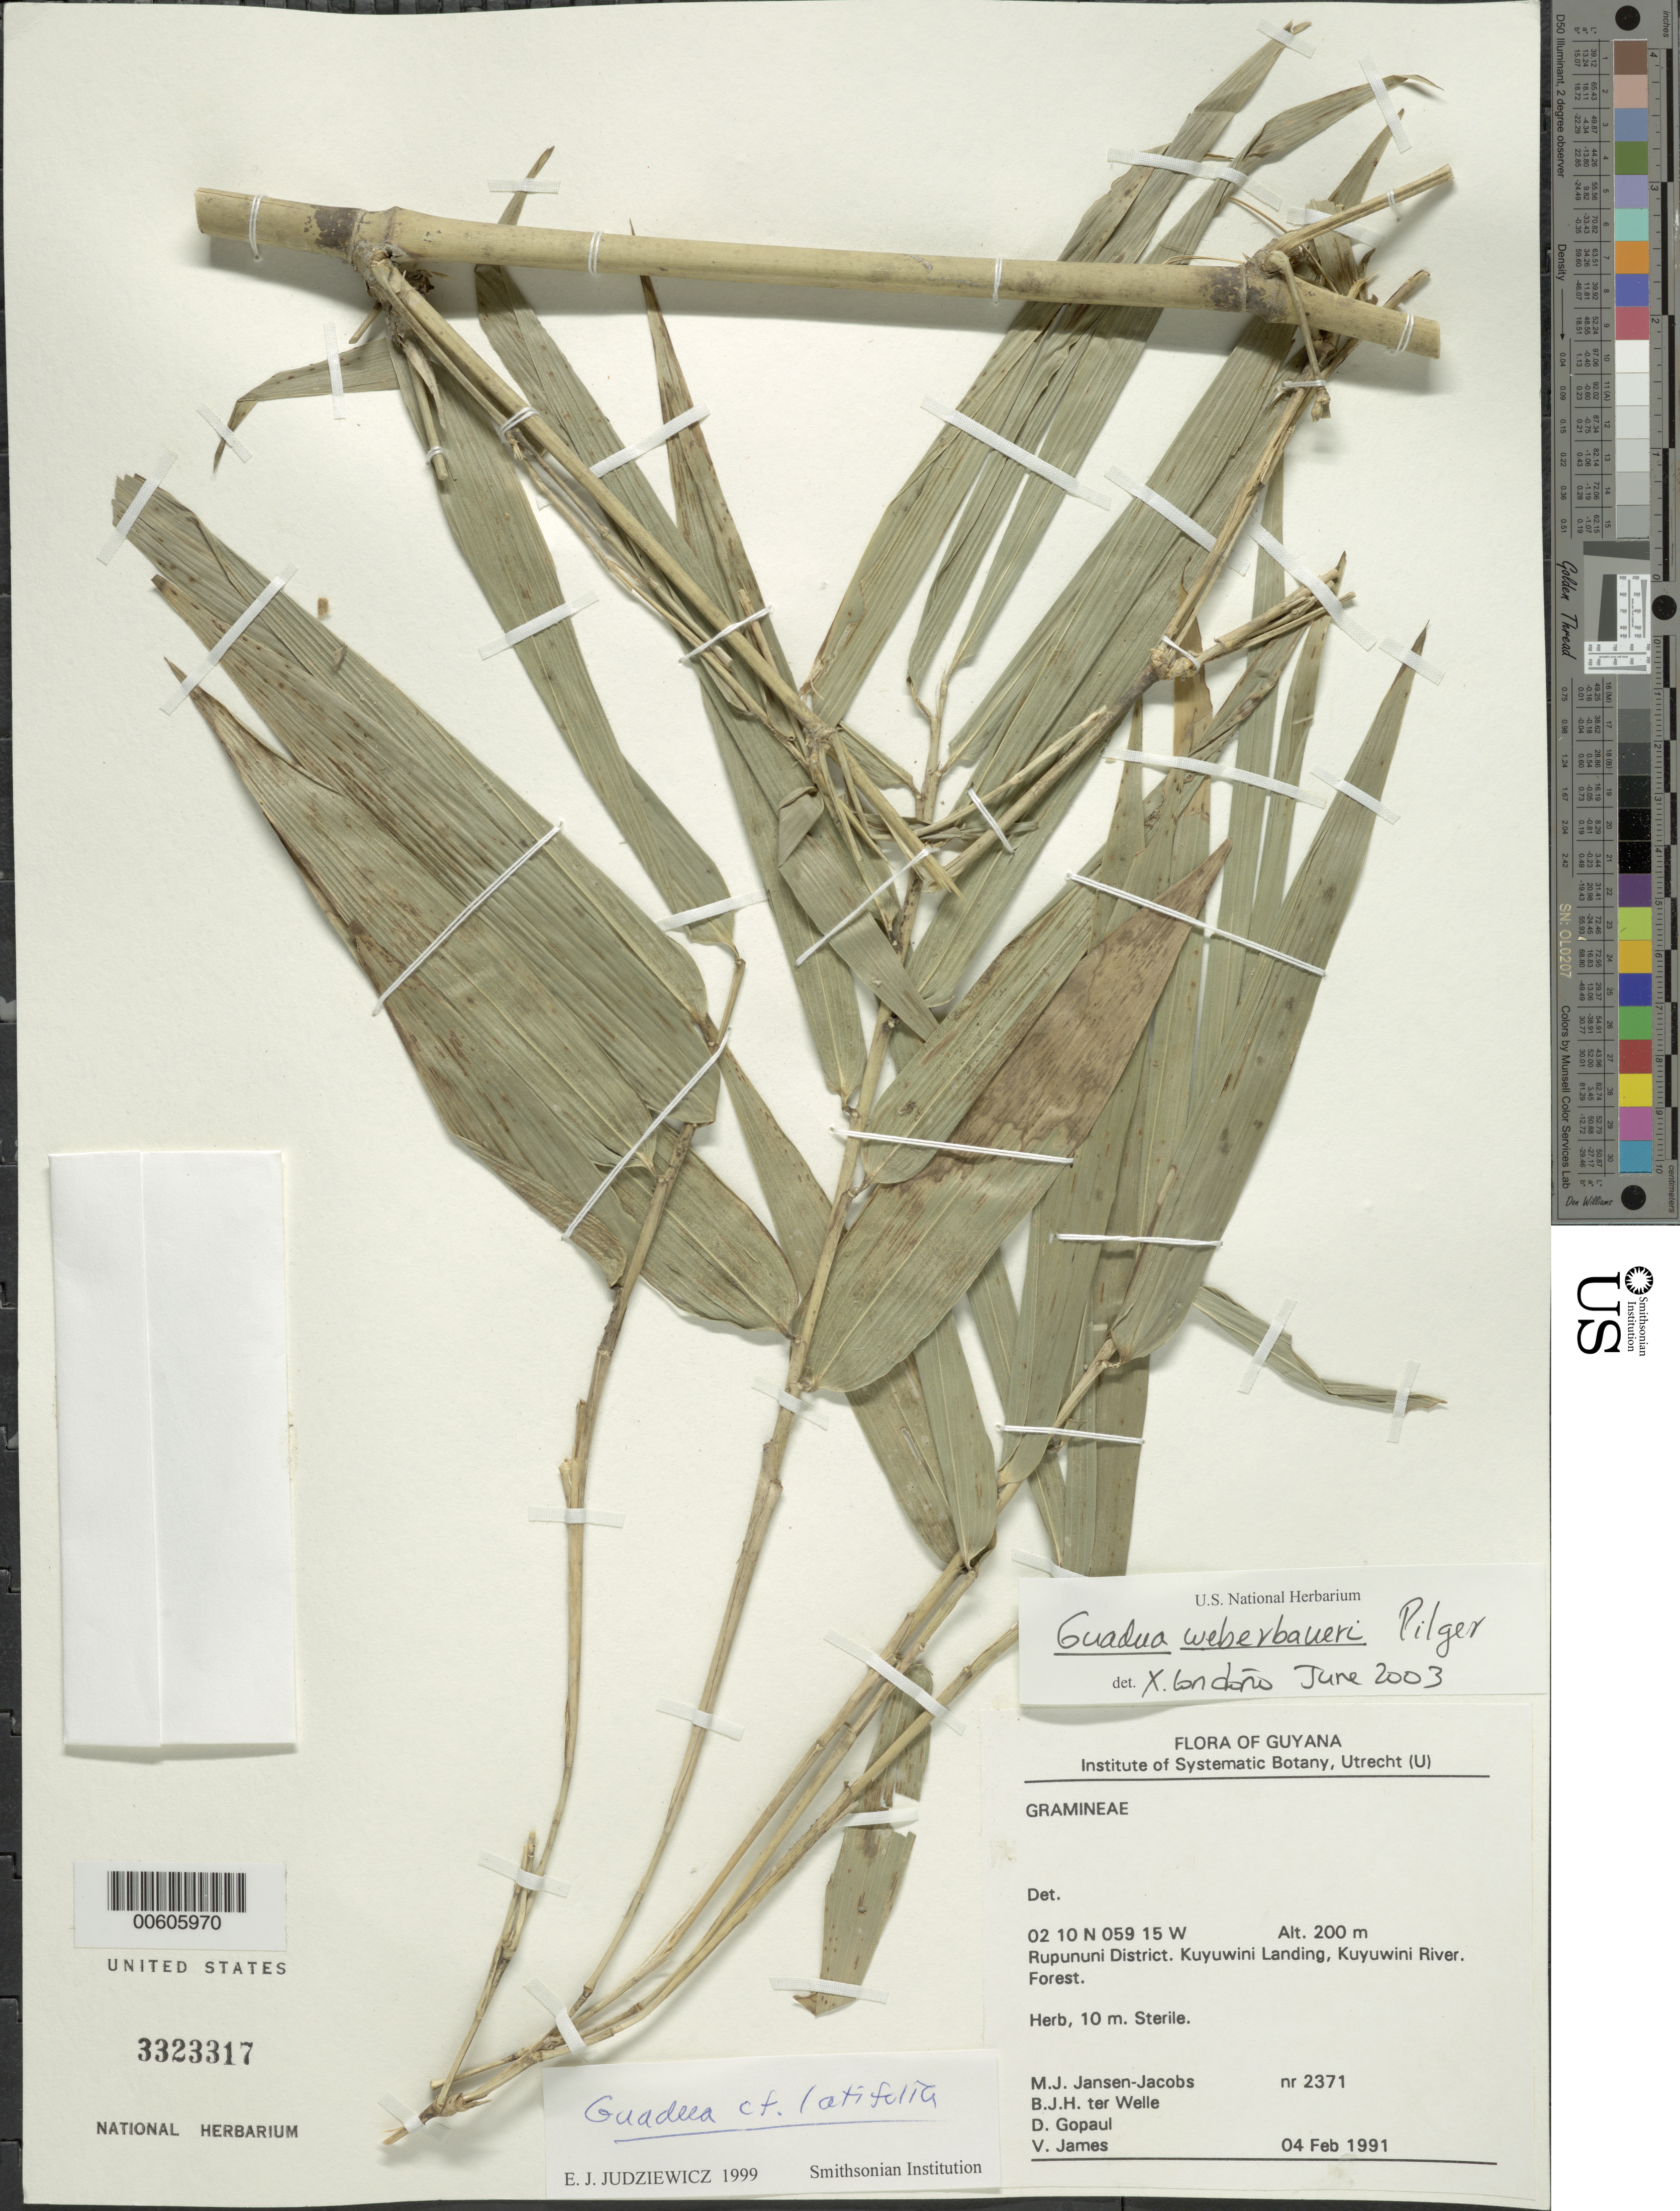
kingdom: Plantae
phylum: Tracheophyta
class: Liliopsida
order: Poales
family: Poaceae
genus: Guadua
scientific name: Guadua weberbaueri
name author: Pilg.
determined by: Londoño, X., (TULV), Jardin Botanico "Juan Maria Cespedes"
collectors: M. J. Jansen-Jacobs, B. Welle, D. Gopaul & V. James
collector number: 2371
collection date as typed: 4-Feb-91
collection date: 1991-02-04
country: Guyana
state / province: U. Takutu-U. Essequibo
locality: Kuyuwini Landing, Kuyuwini River, Rupununi District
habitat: Forest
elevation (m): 200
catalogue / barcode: US 3323317